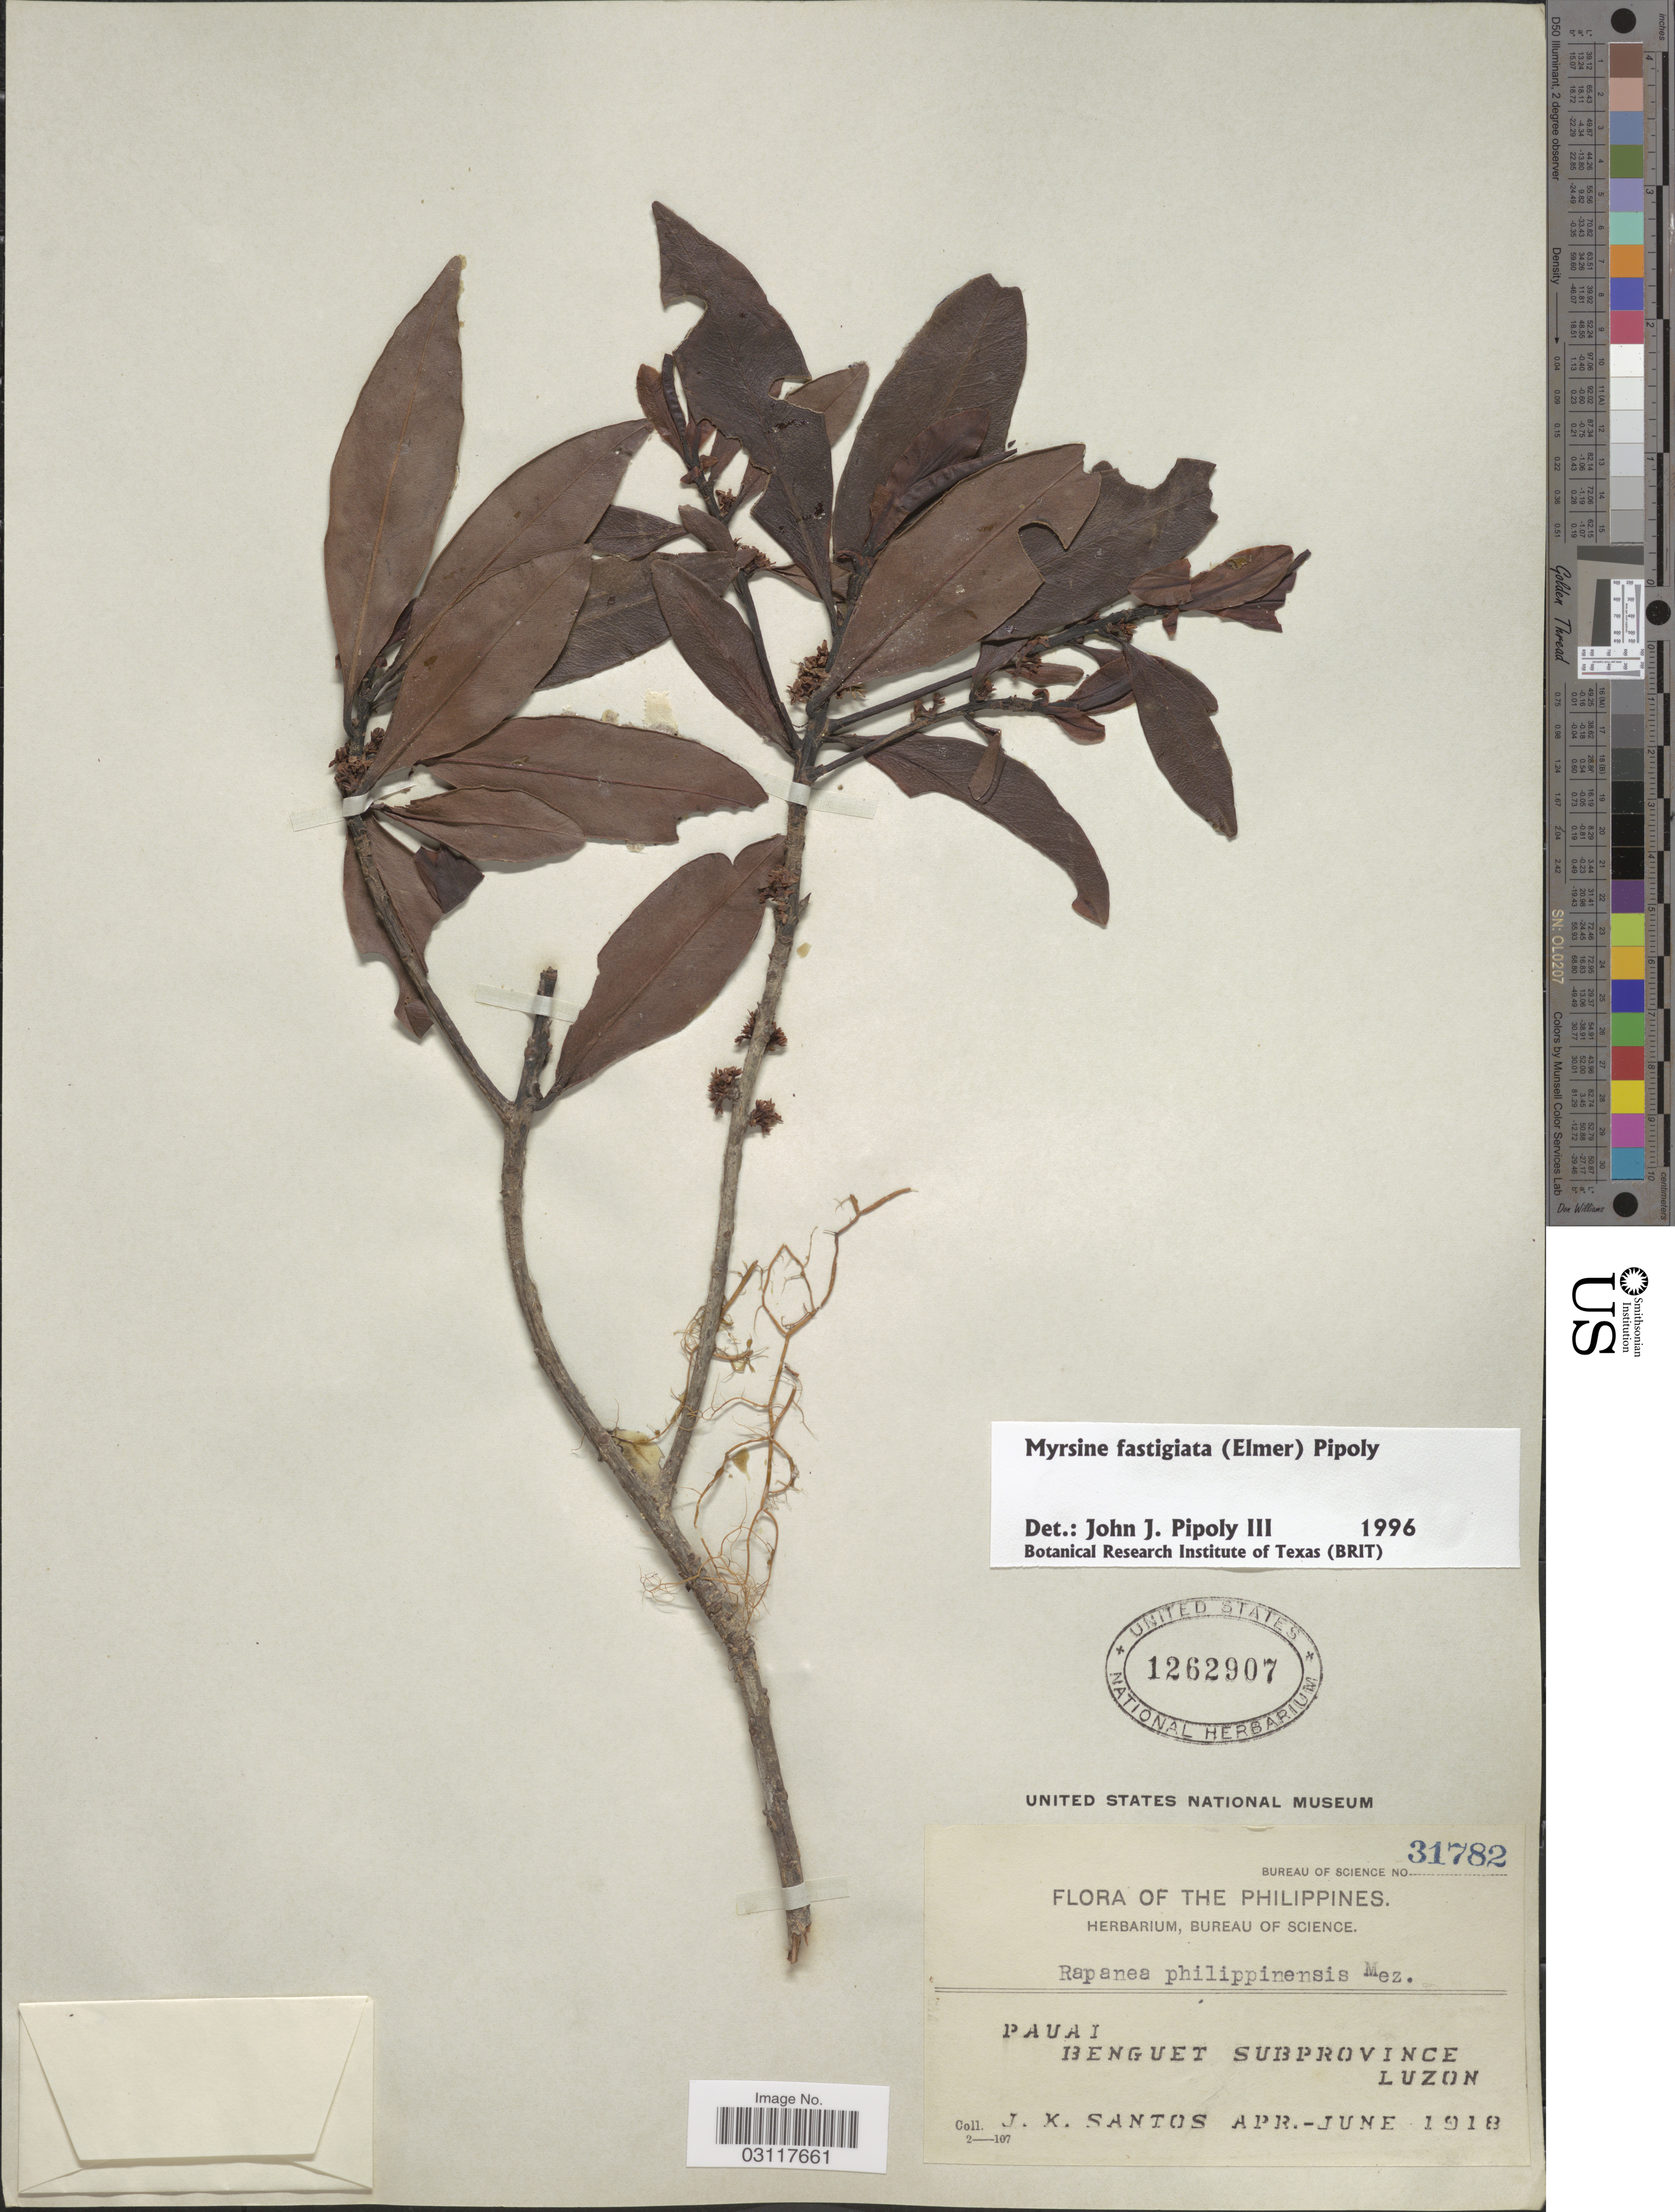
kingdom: Plantae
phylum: Tracheophyta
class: Magnoliopsida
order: Ericales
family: Primulaceae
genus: Myrsine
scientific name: Myrsine fastigiata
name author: (Elmer) Pipoly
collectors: J. K. Santos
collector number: Bureau of Science 31782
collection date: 1918-04/1918-06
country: Philippines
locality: Pauai, Benguet Subprovince, Luzon.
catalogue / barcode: US 1262907